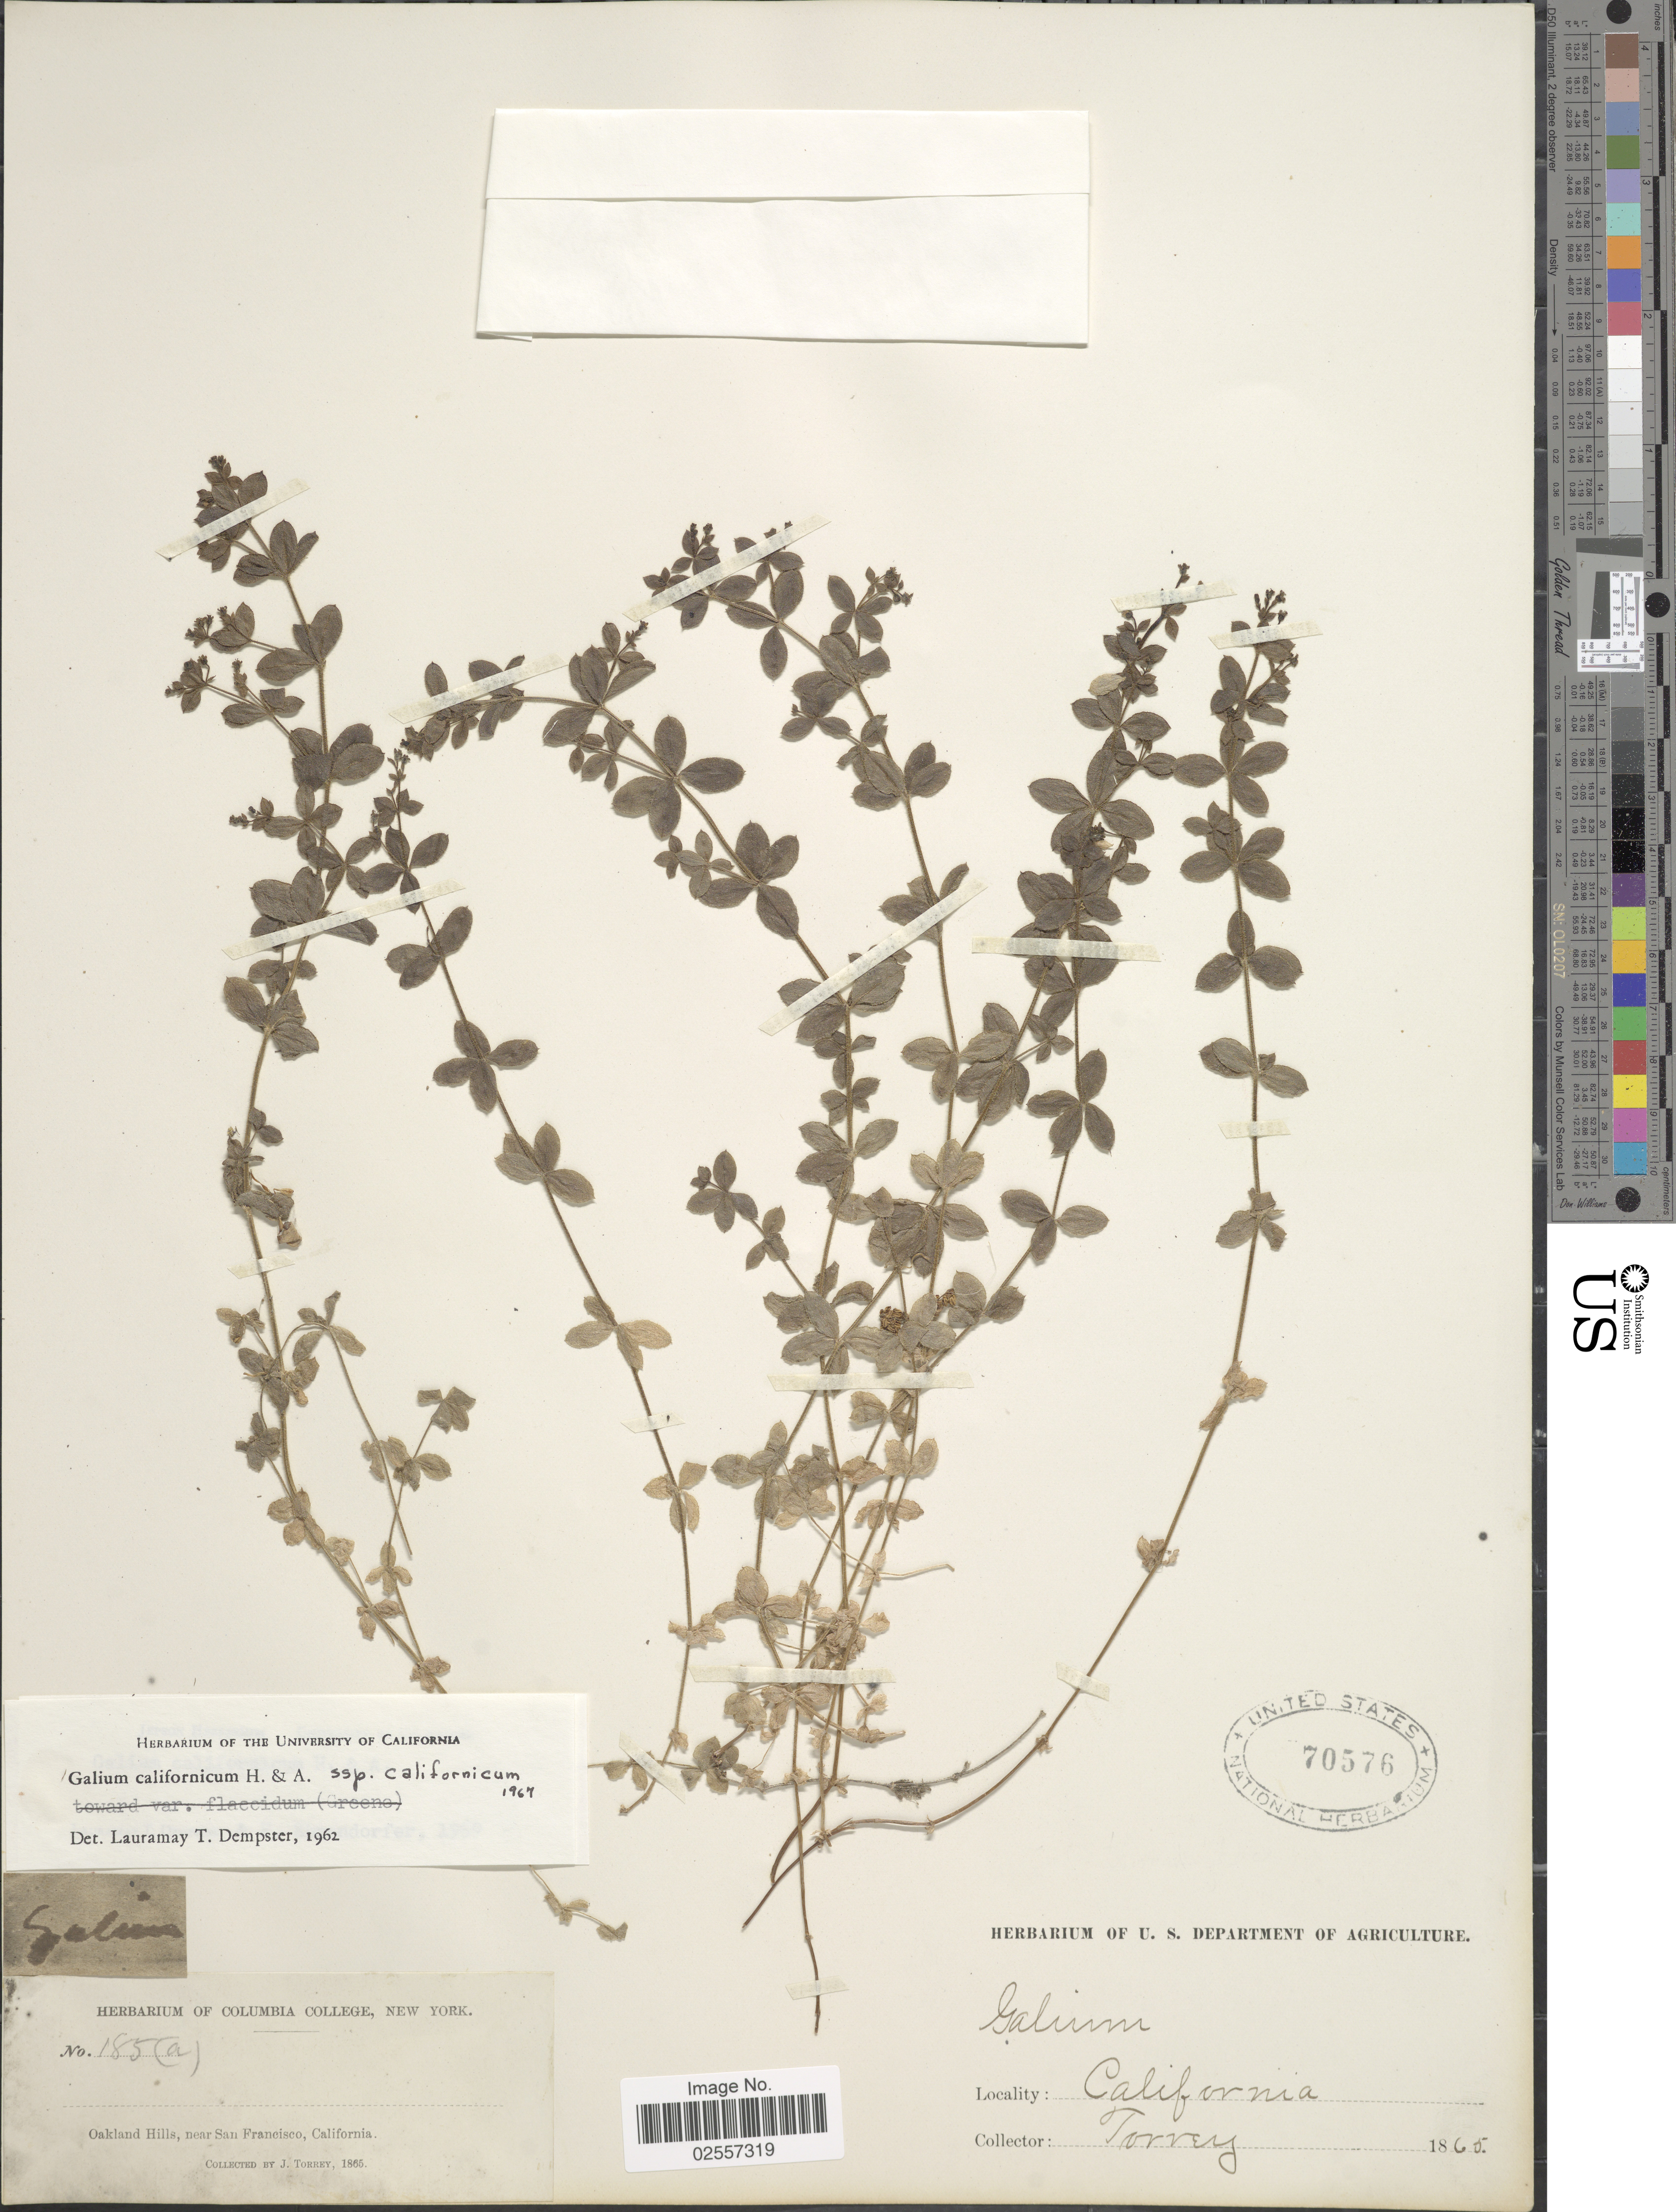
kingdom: Plantae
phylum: Tracheophyta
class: Magnoliopsida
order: Gentianales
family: Rubiaceae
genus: Galium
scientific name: Galium californicum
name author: Hook. & Arn.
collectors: J. Torrey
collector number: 185 (a)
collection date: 1865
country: United States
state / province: California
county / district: San Francisco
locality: Oakland Hills, near San Francisco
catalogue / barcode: US 70576